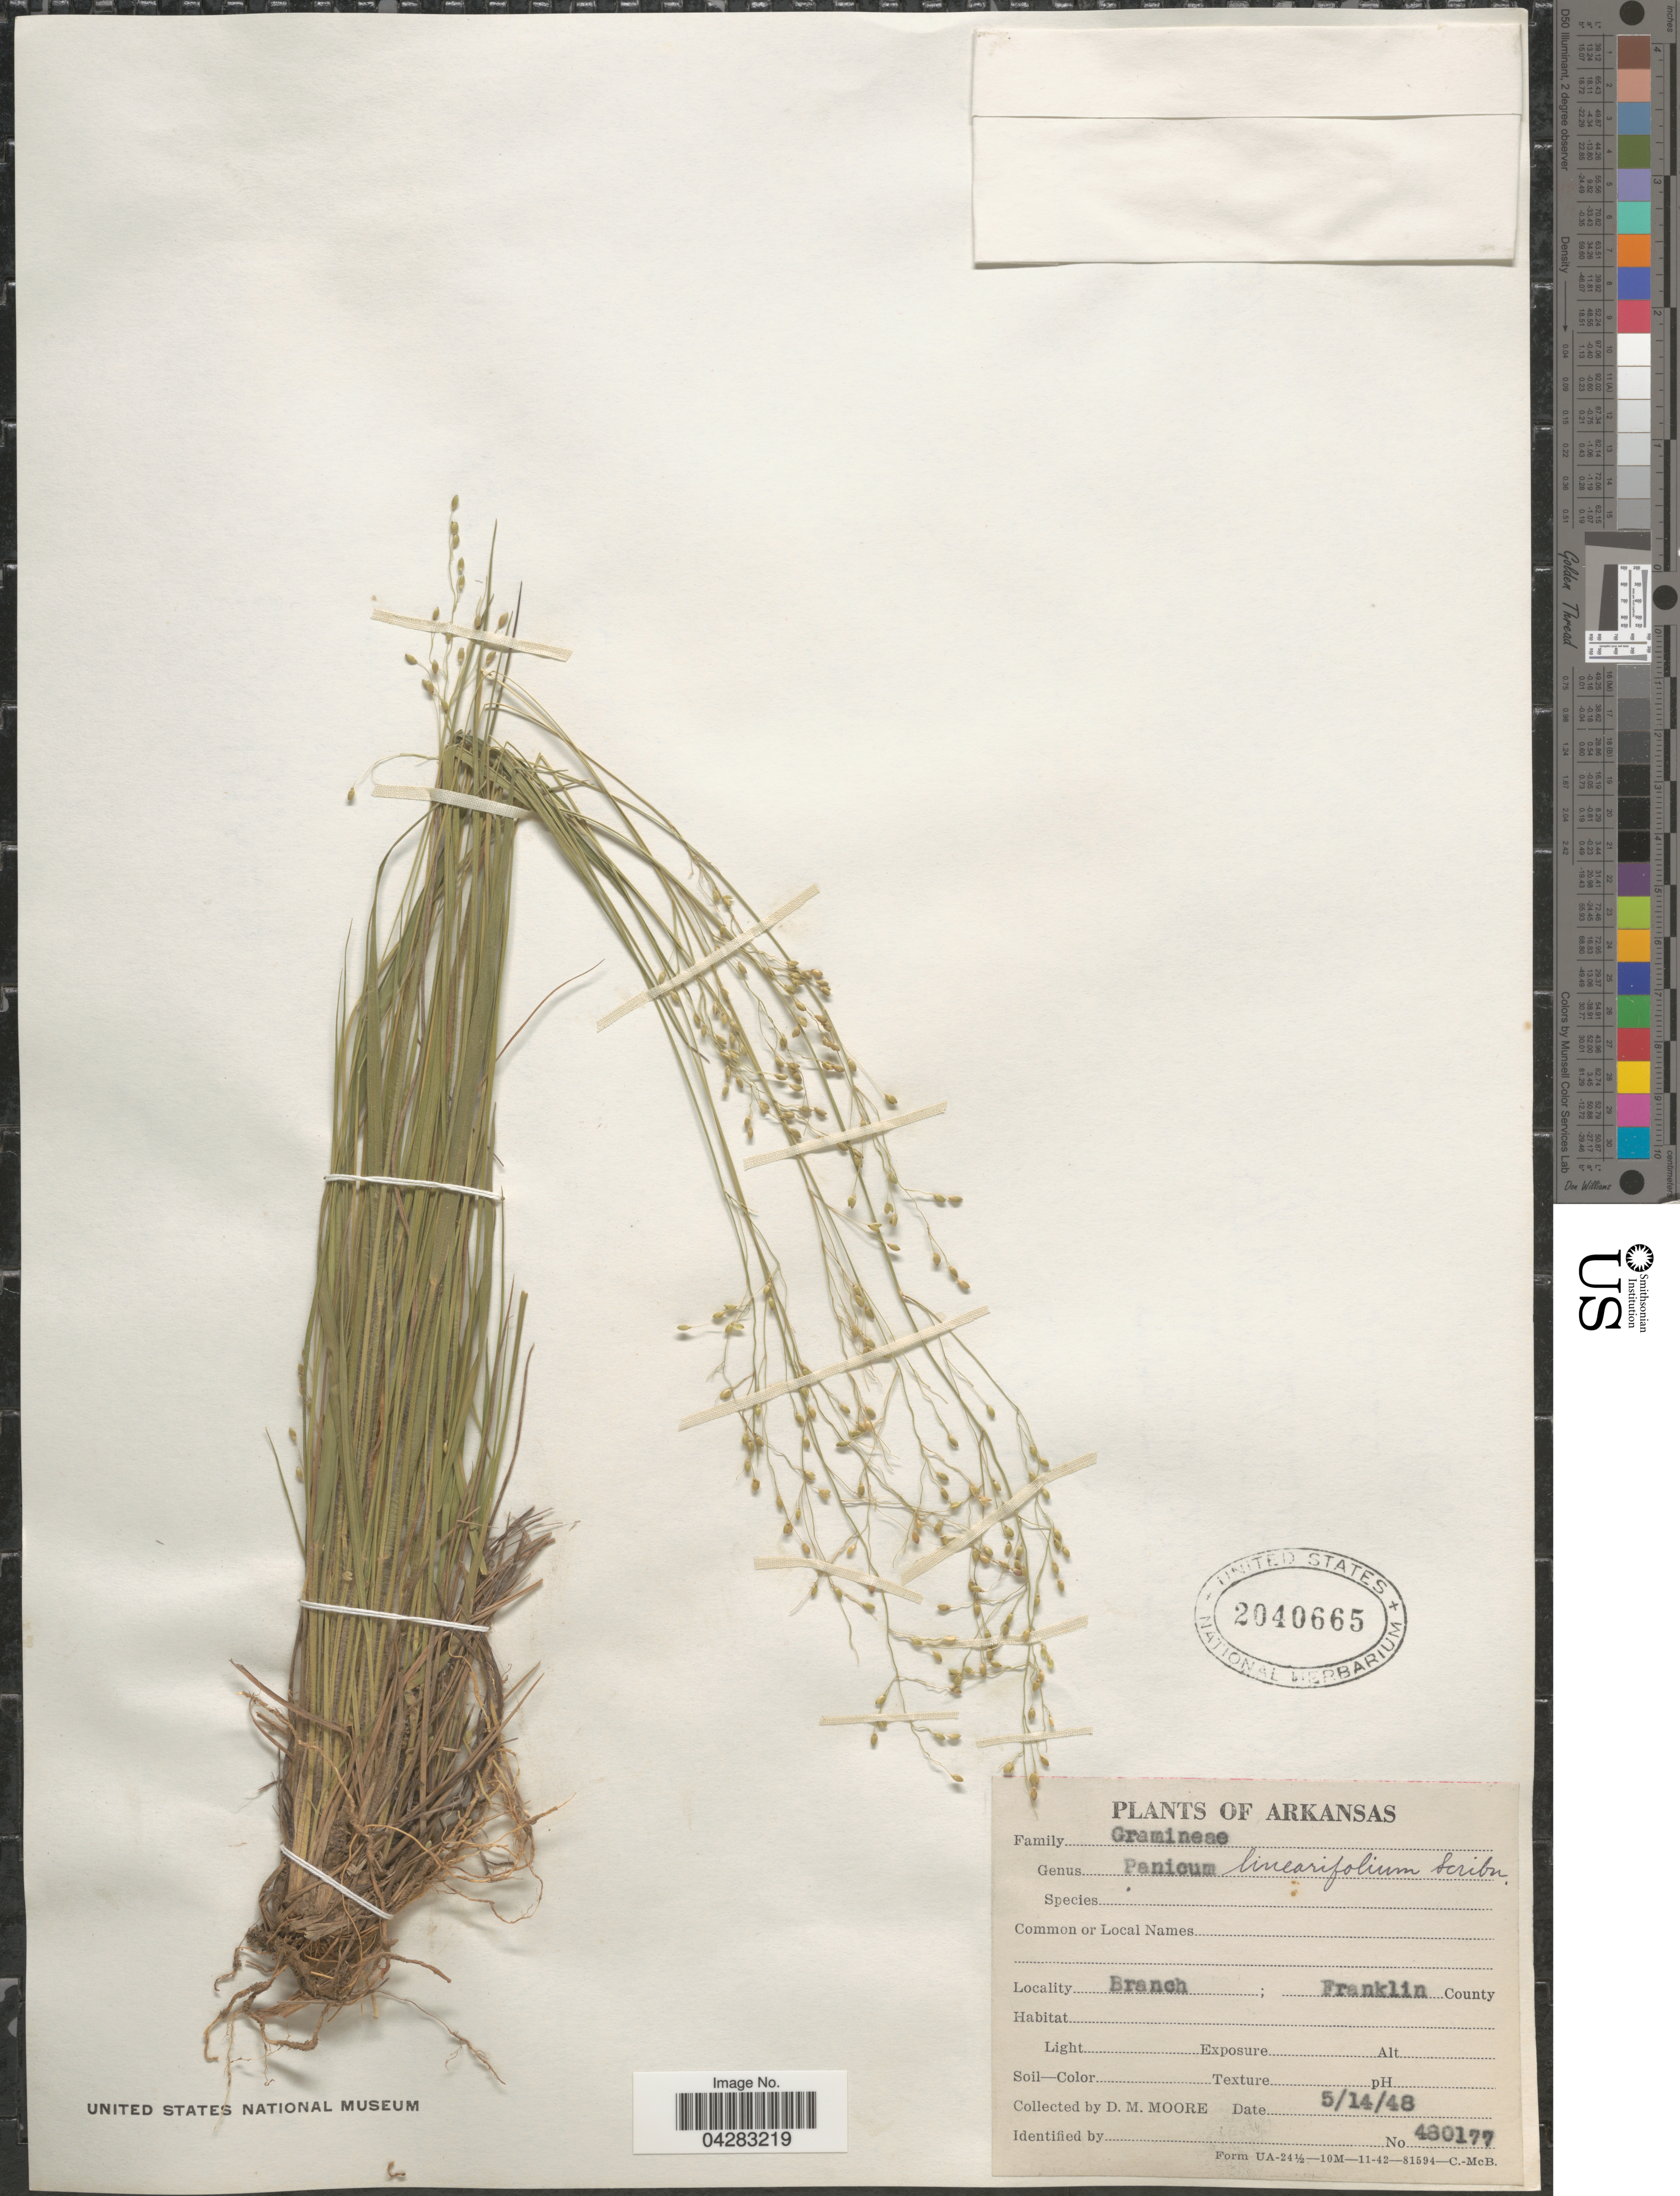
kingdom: Plantae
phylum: Tracheophyta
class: Liliopsida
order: Poales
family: Poaceae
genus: Dichanthelium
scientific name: Dichanthelium linearifolium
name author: (Scribn.) Gould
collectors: D. Moore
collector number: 480177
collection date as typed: Transcribed d/m/y: 14/5/48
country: United States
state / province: Arkansas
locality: Branch; Franklin County.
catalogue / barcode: US 2040665